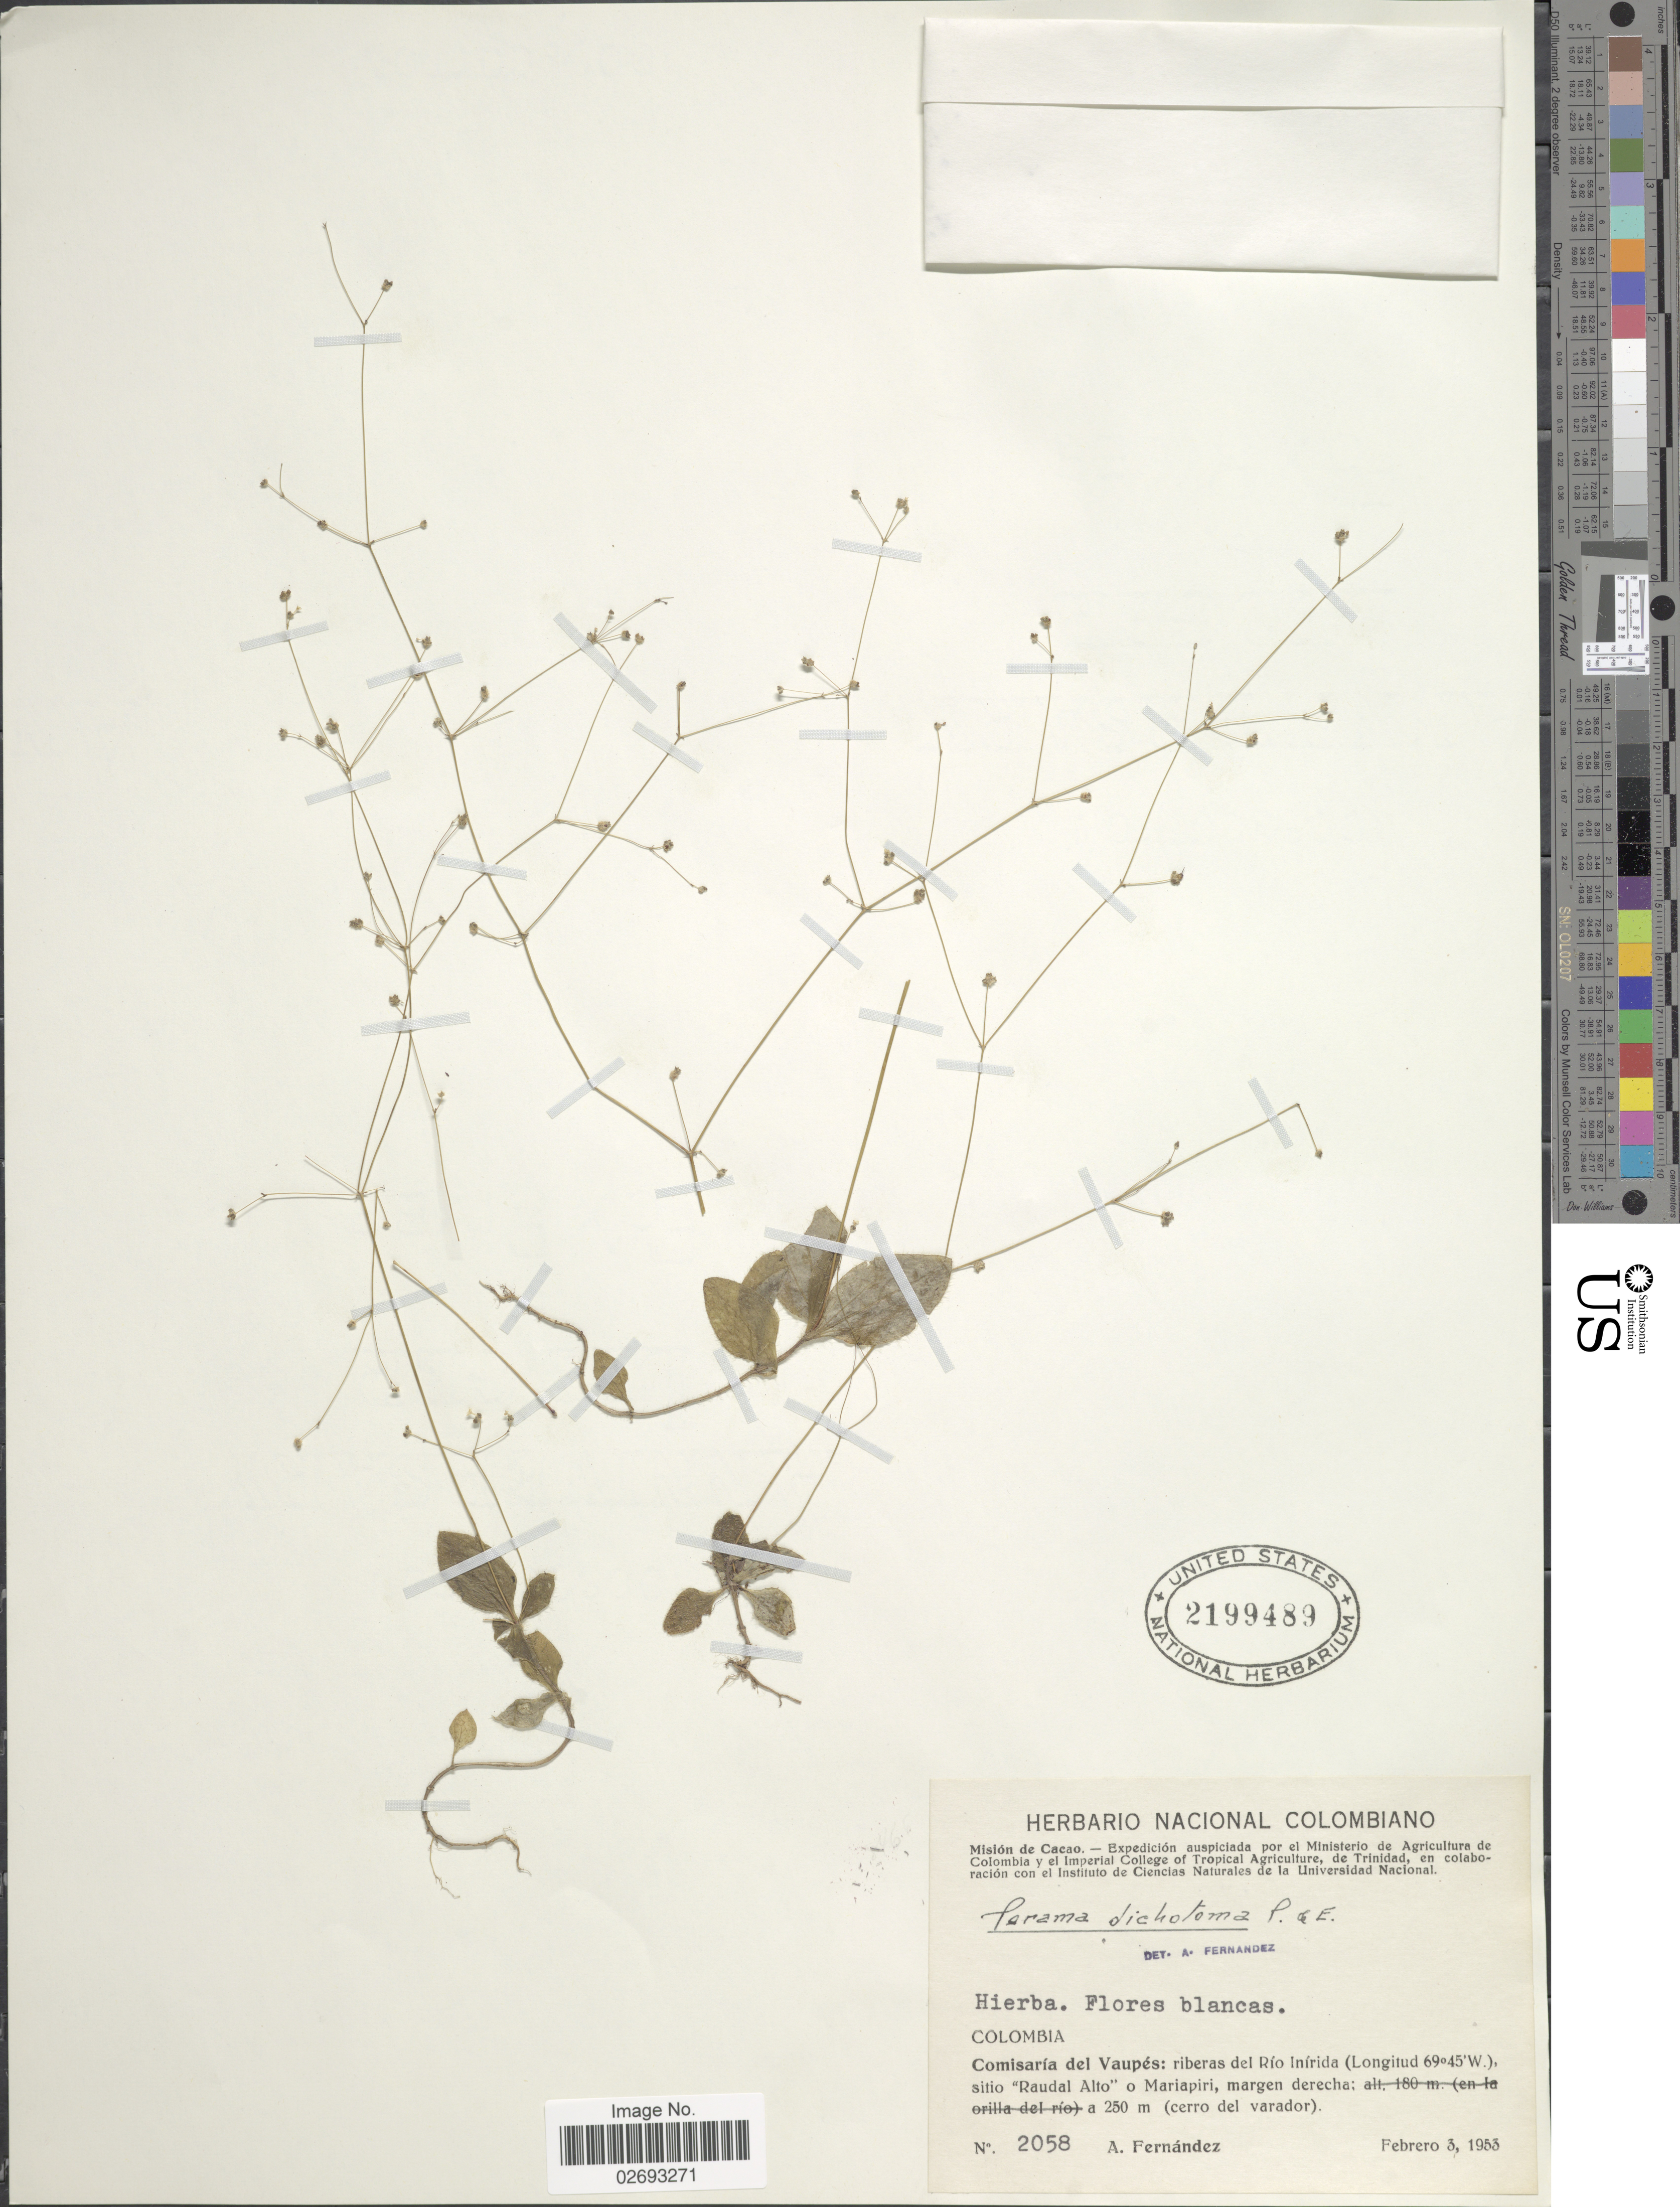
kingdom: Plantae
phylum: Tracheophyta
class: Magnoliopsida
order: Gentianales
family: Rubiaceae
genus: Perama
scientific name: Perama dichotoma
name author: Poepp.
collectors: A. Fernández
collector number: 2058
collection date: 1953-02-03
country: Colombia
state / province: Vaupés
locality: Comisaria del Vaupes: riberas del Rio Inirida, sitio "Raudal Alto" o Mariapiri, margen derecha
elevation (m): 250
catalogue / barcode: US 2199489